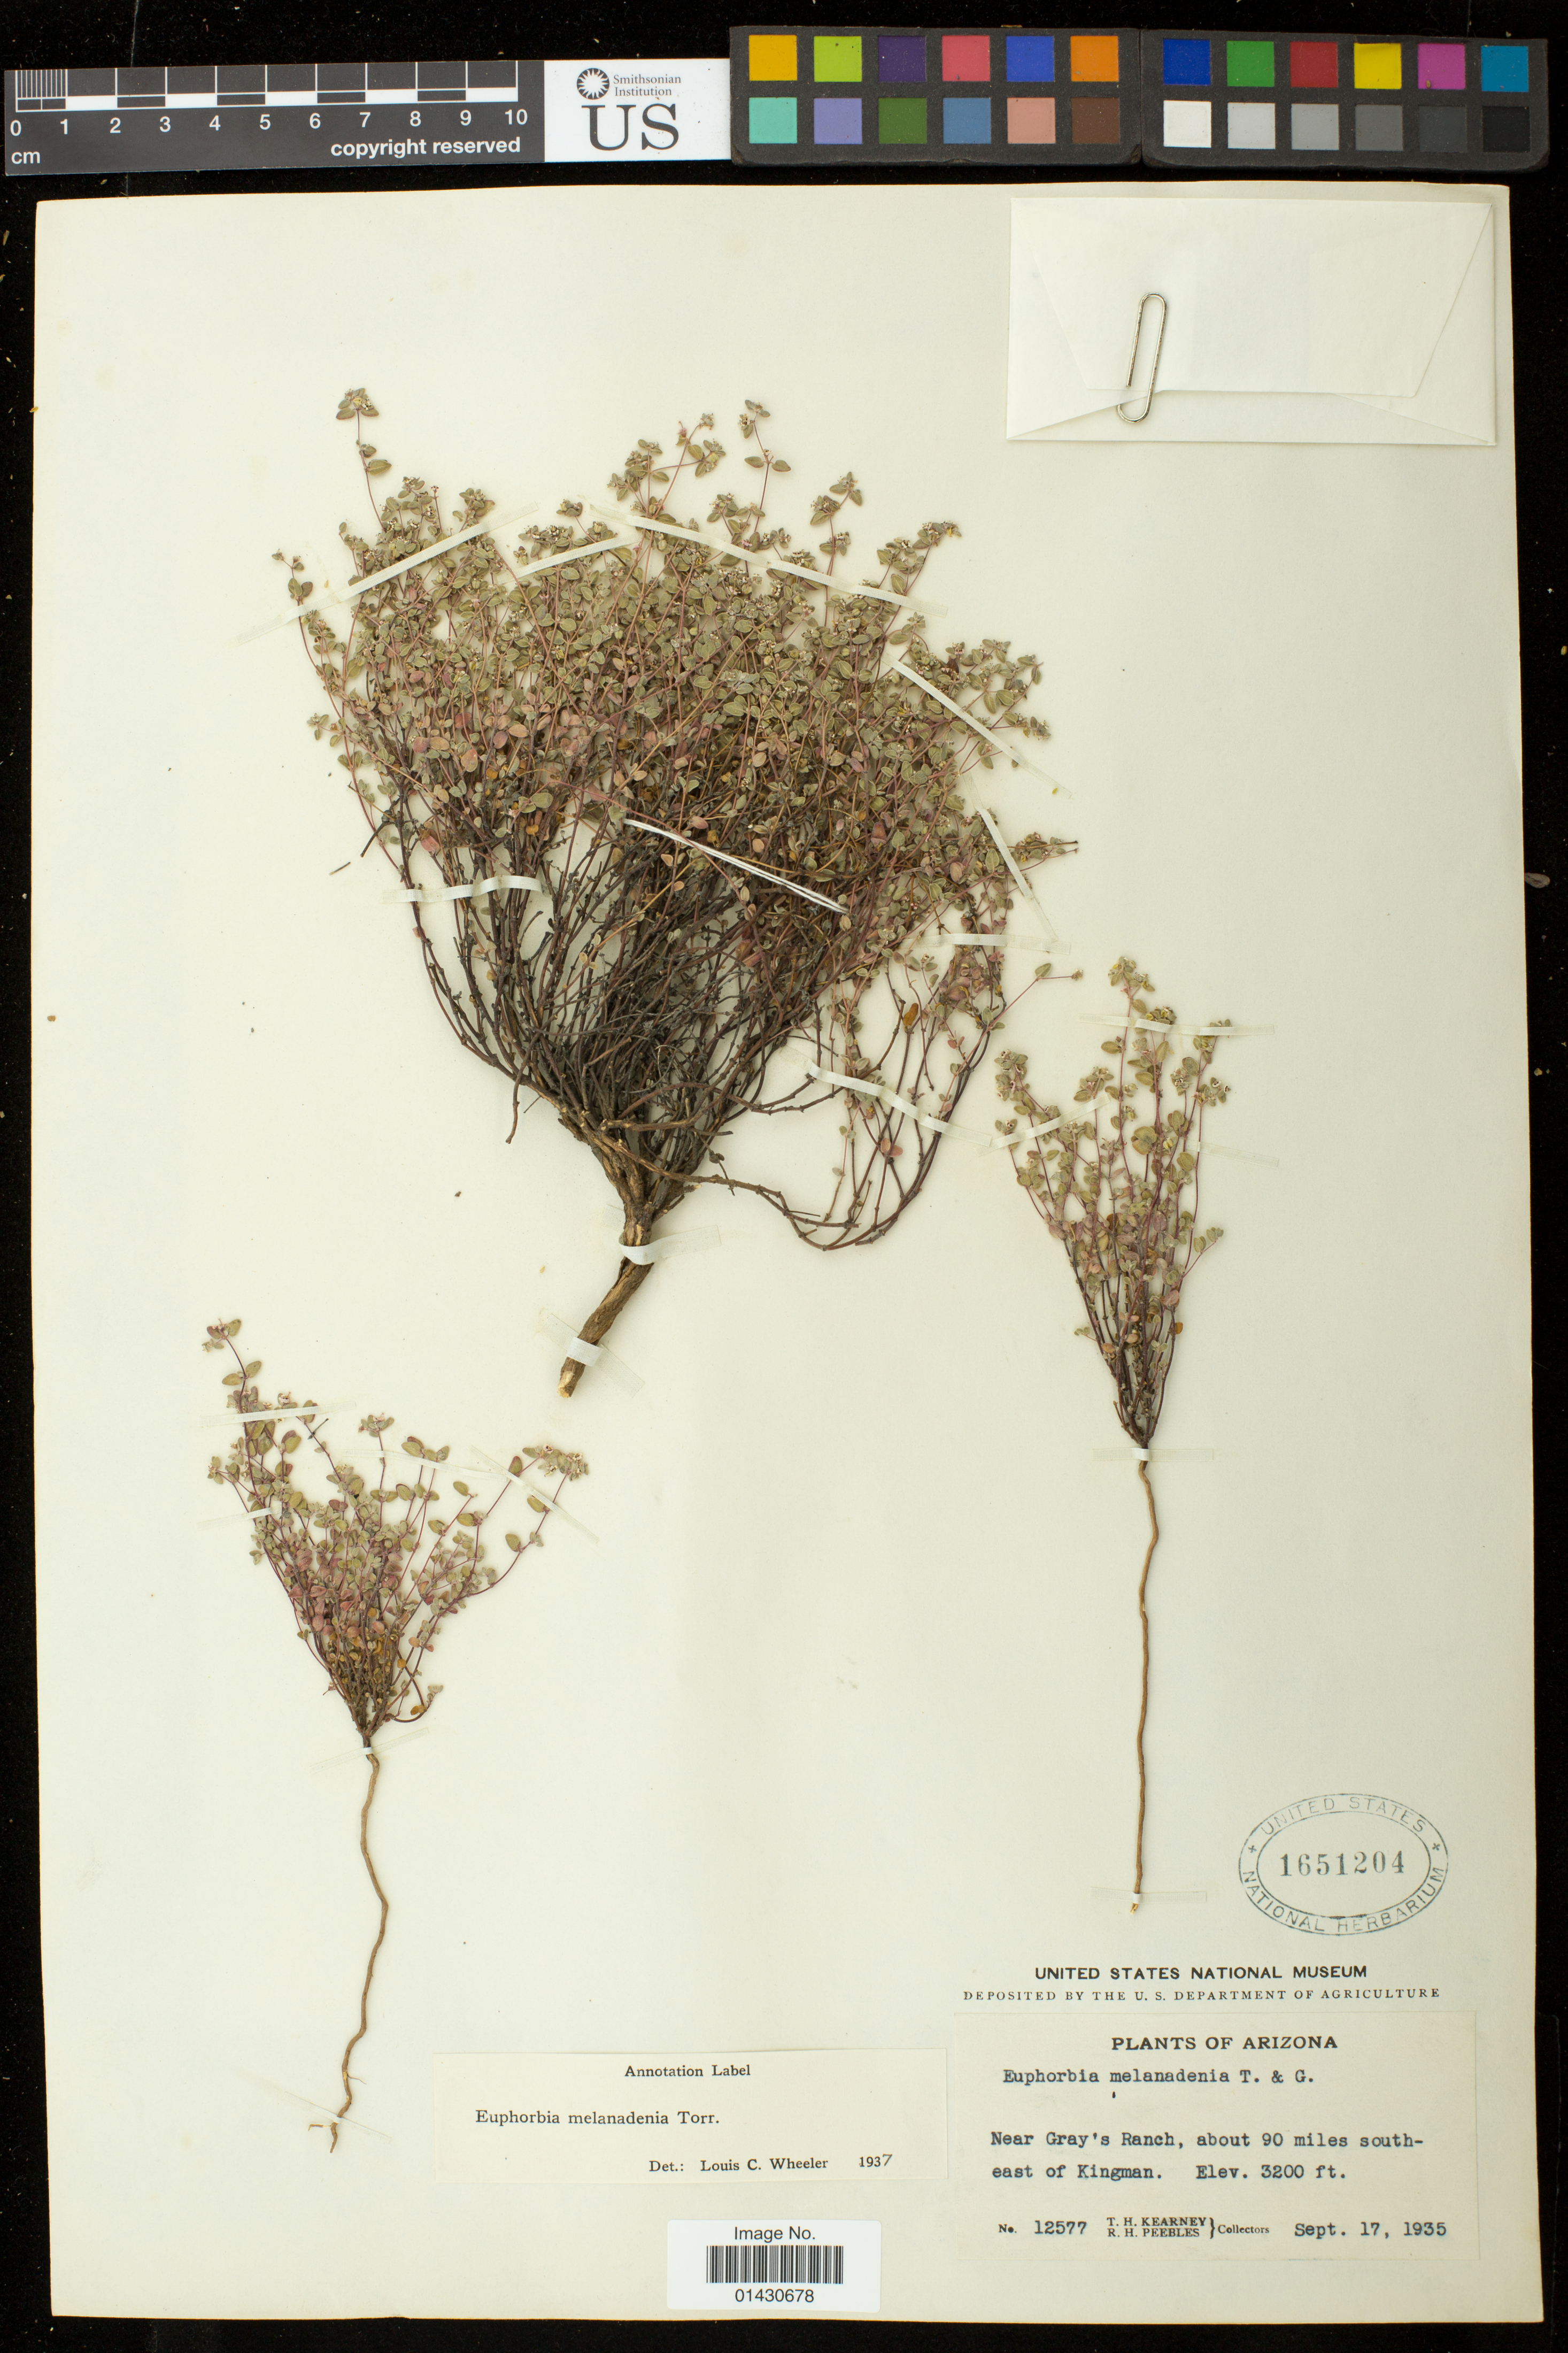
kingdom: Plantae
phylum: Tracheophyta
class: Magnoliopsida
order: Malpighiales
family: Euphorbiaceae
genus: Euphorbia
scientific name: Euphorbia melanadenia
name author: Torr.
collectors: T. H. Kearney & R. H. Peebles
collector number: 12577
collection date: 1935-09-17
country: United States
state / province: Arizona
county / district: Mohave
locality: Near Gray's Ranch, about 90 miles southeast of Kingman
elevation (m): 975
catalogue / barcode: US 1651204